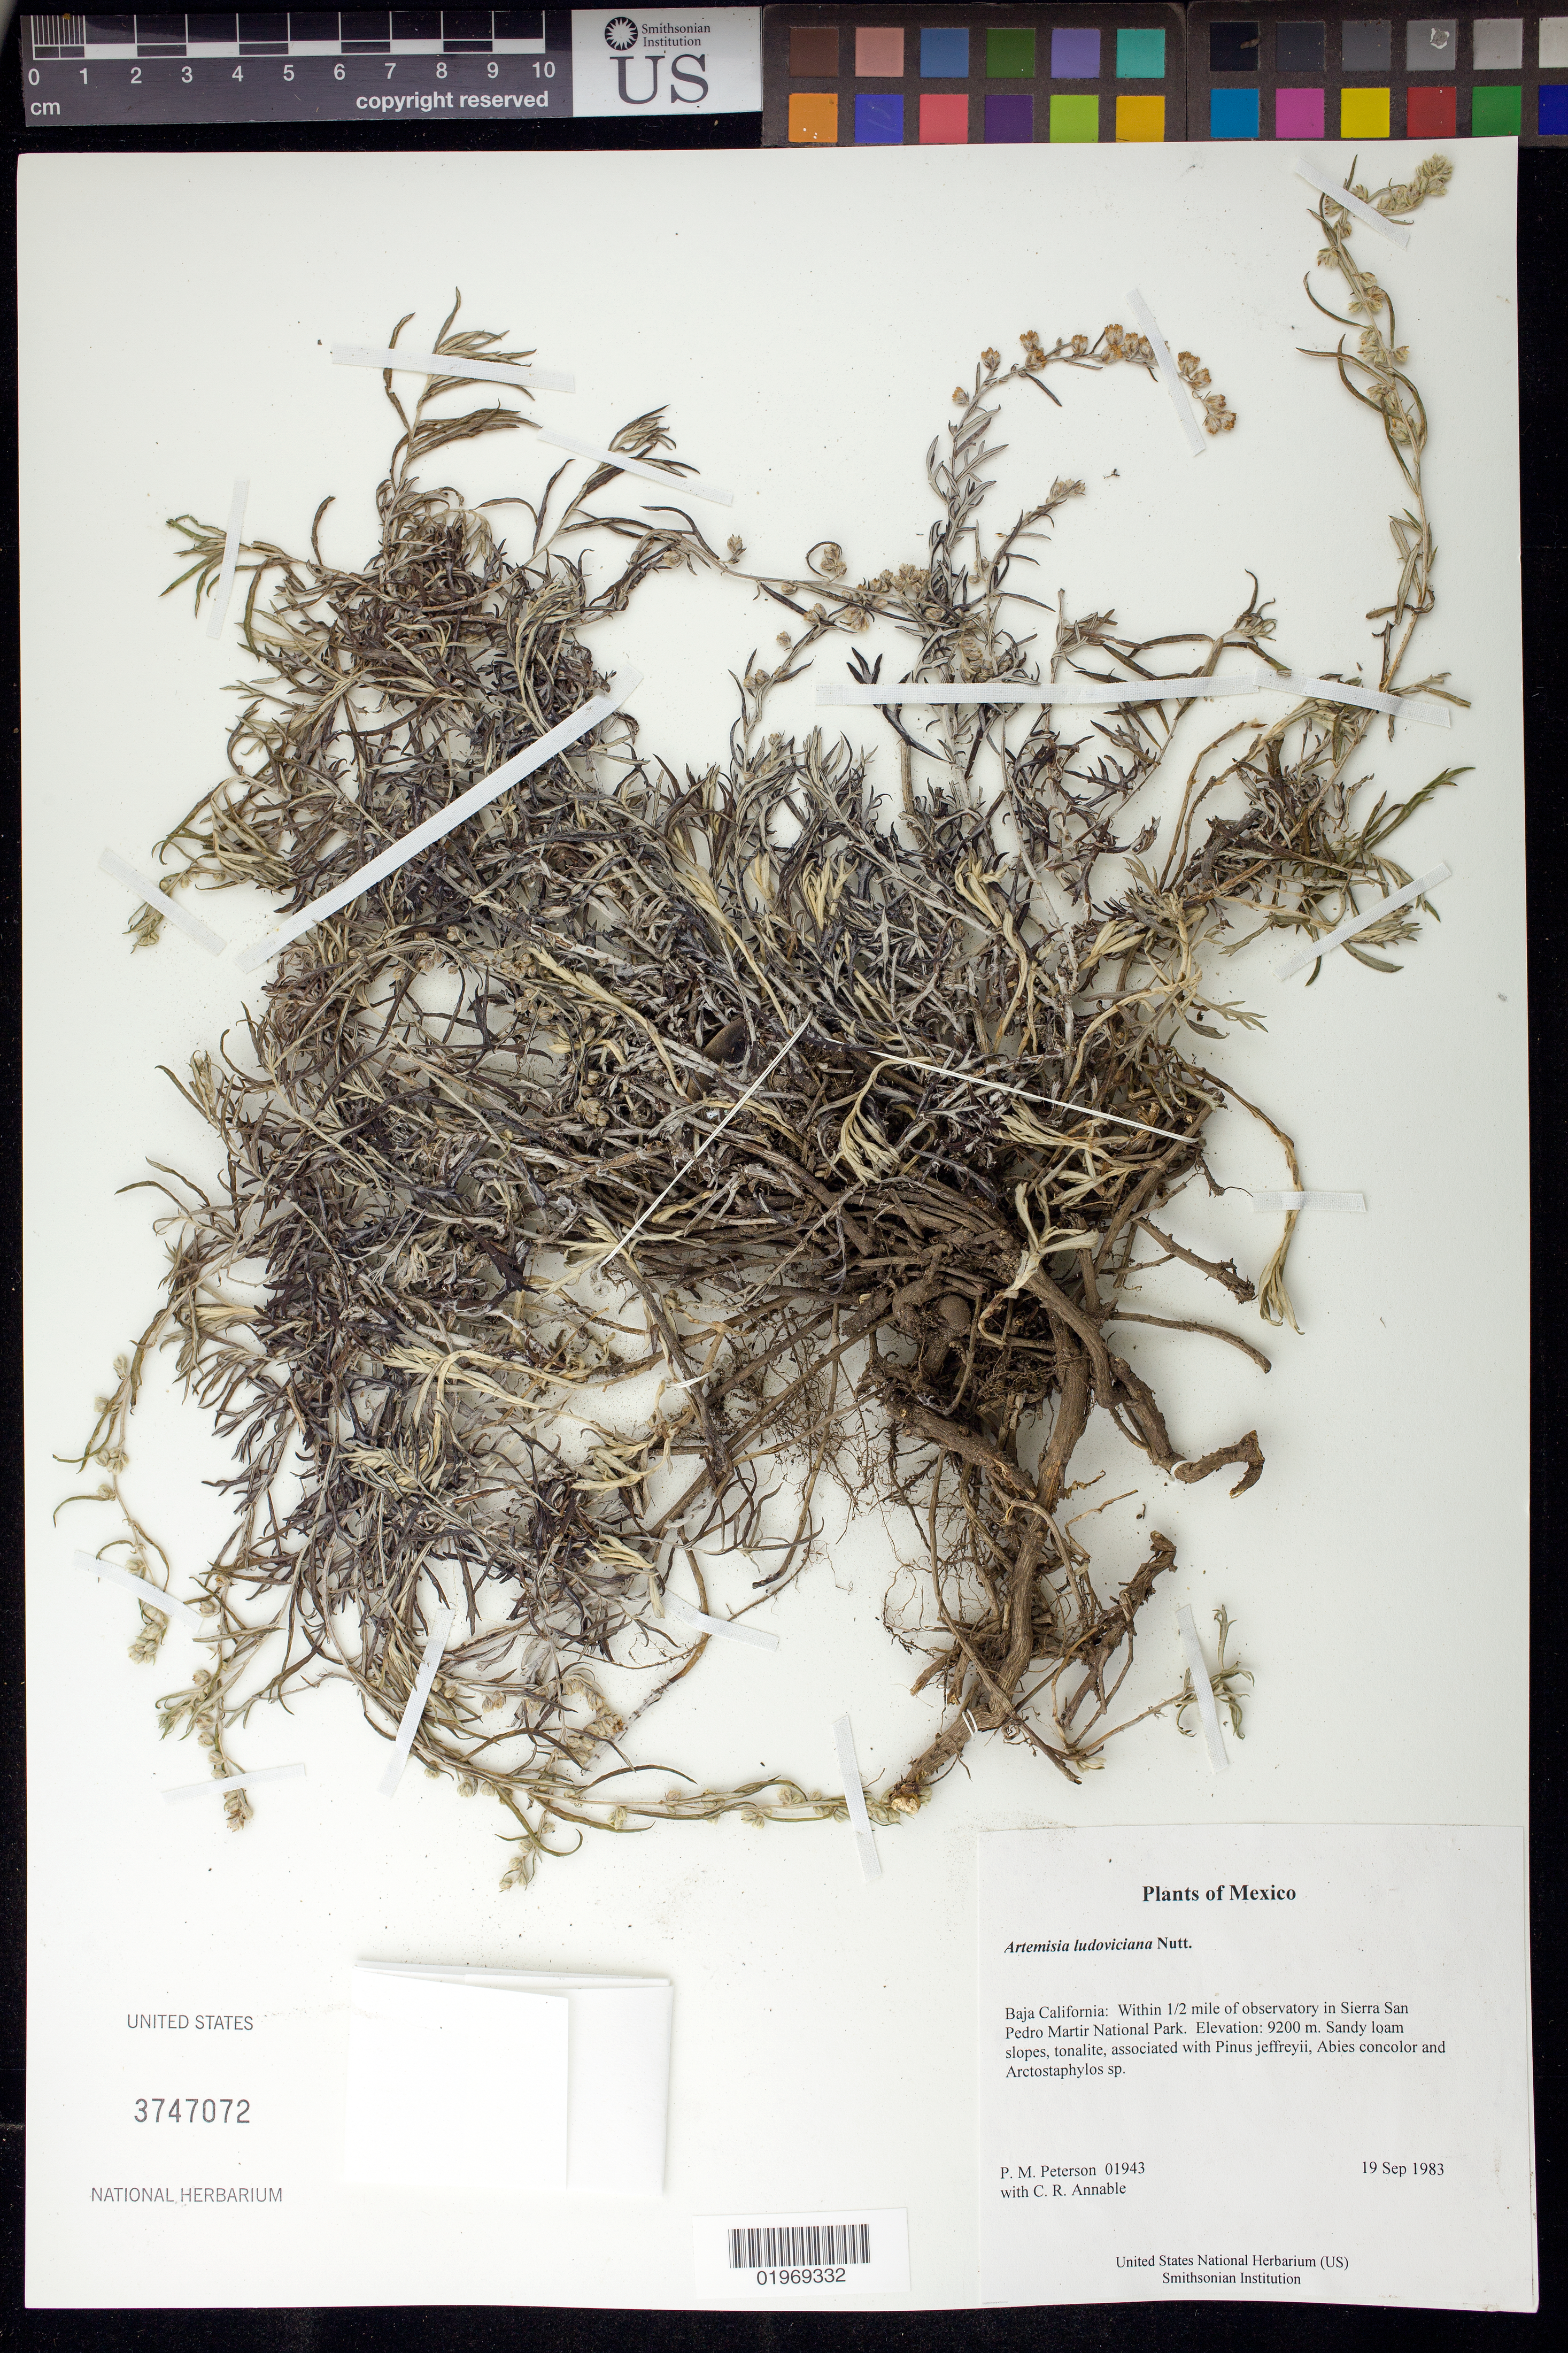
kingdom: Plantae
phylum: Tracheophyta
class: Magnoliopsida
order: Asterales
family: Asteraceae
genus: Artemisia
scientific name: Artemisia ludoviciana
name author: Nutt.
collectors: P. M. Peterson & C. R. Annable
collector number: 01943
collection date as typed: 19 Sep 1983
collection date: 1983-09-19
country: Mexico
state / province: Baja California Norte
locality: Within 1/2 mile of observatory in Sierra San Pedro Martir National Park.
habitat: Sandy loam slopes, tonalite, associated with Pinus jeffreyii, Abies concolor and Arctostaphylos sp.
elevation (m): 9200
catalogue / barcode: US 3747072